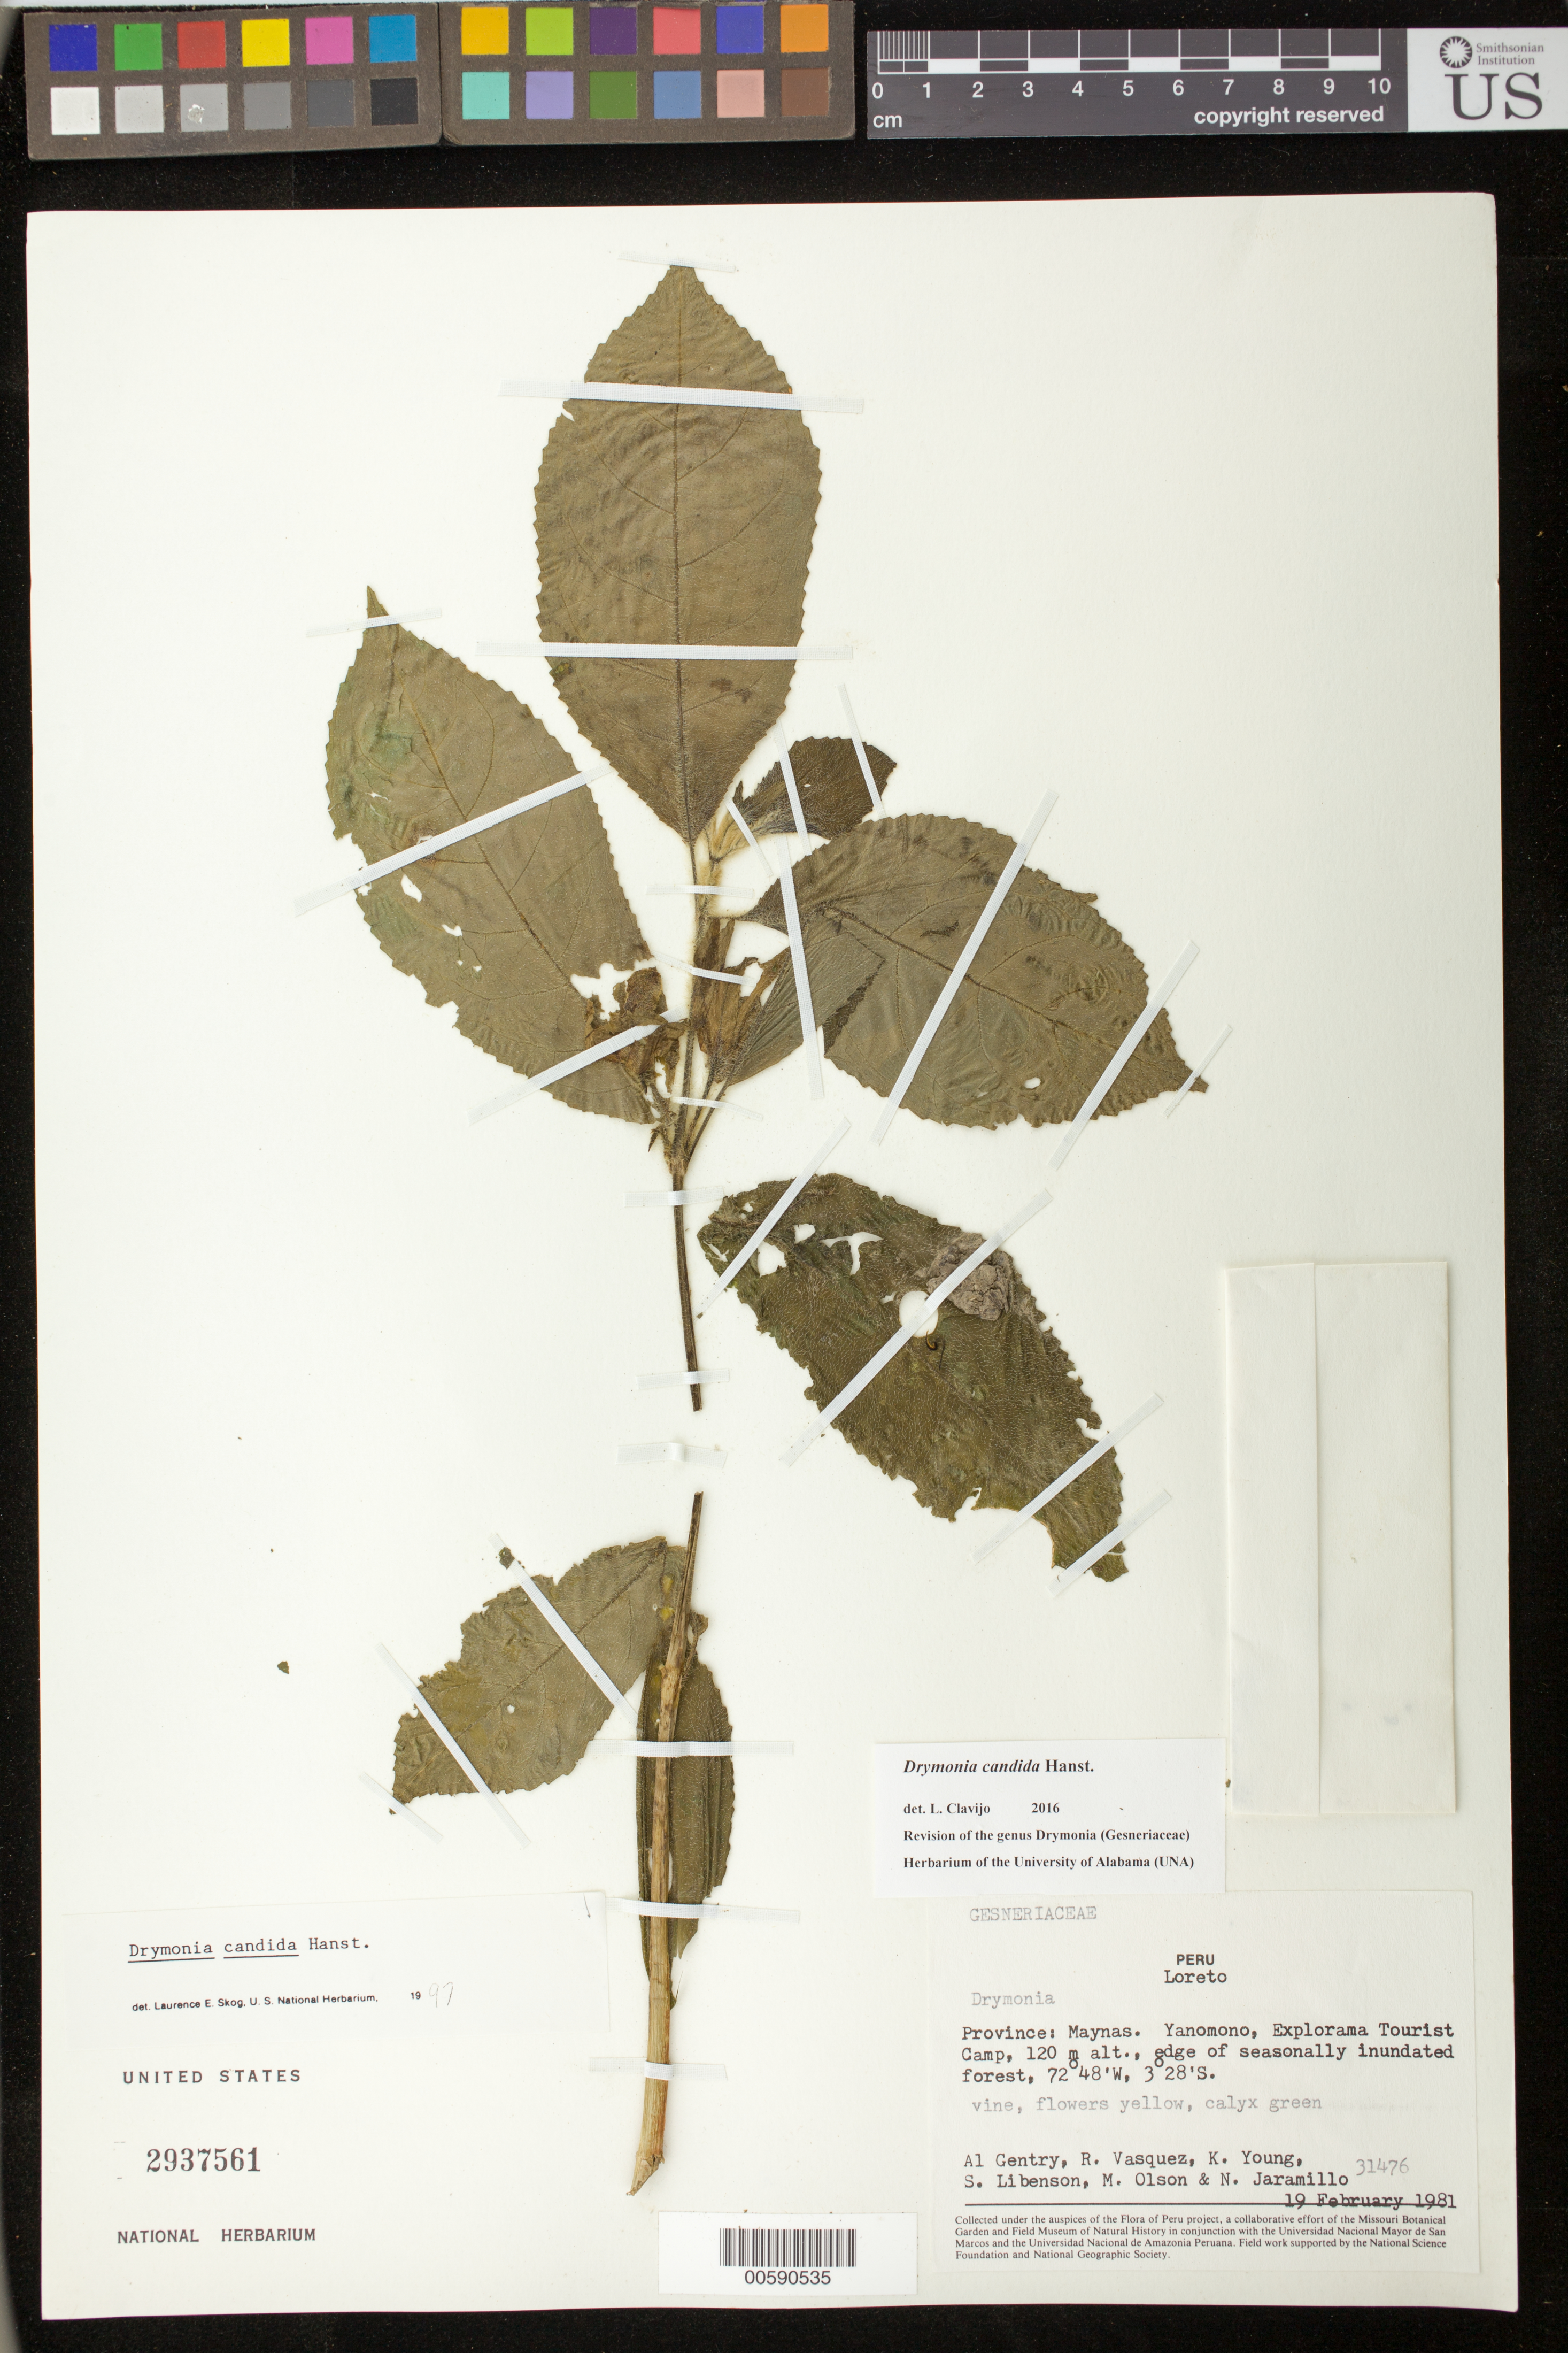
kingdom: Plantae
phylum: Tracheophyta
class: Magnoliopsida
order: Lamiales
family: Gesneriaceae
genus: Drymonia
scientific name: Drymonia candida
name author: Hanst.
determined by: Skog, Laurence E.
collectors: A. H. Gentry, R. Vásquez, K. Young, S. Libenson, M. Olson & N. Jaramillo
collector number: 31476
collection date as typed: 19 Feb 1981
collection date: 1981-02-19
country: Peru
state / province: Loreto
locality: Prov. Maynas; Yanomono, Explorama Tourist Camp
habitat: Edge of seasonally inundated forest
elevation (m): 120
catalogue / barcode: US 2937561